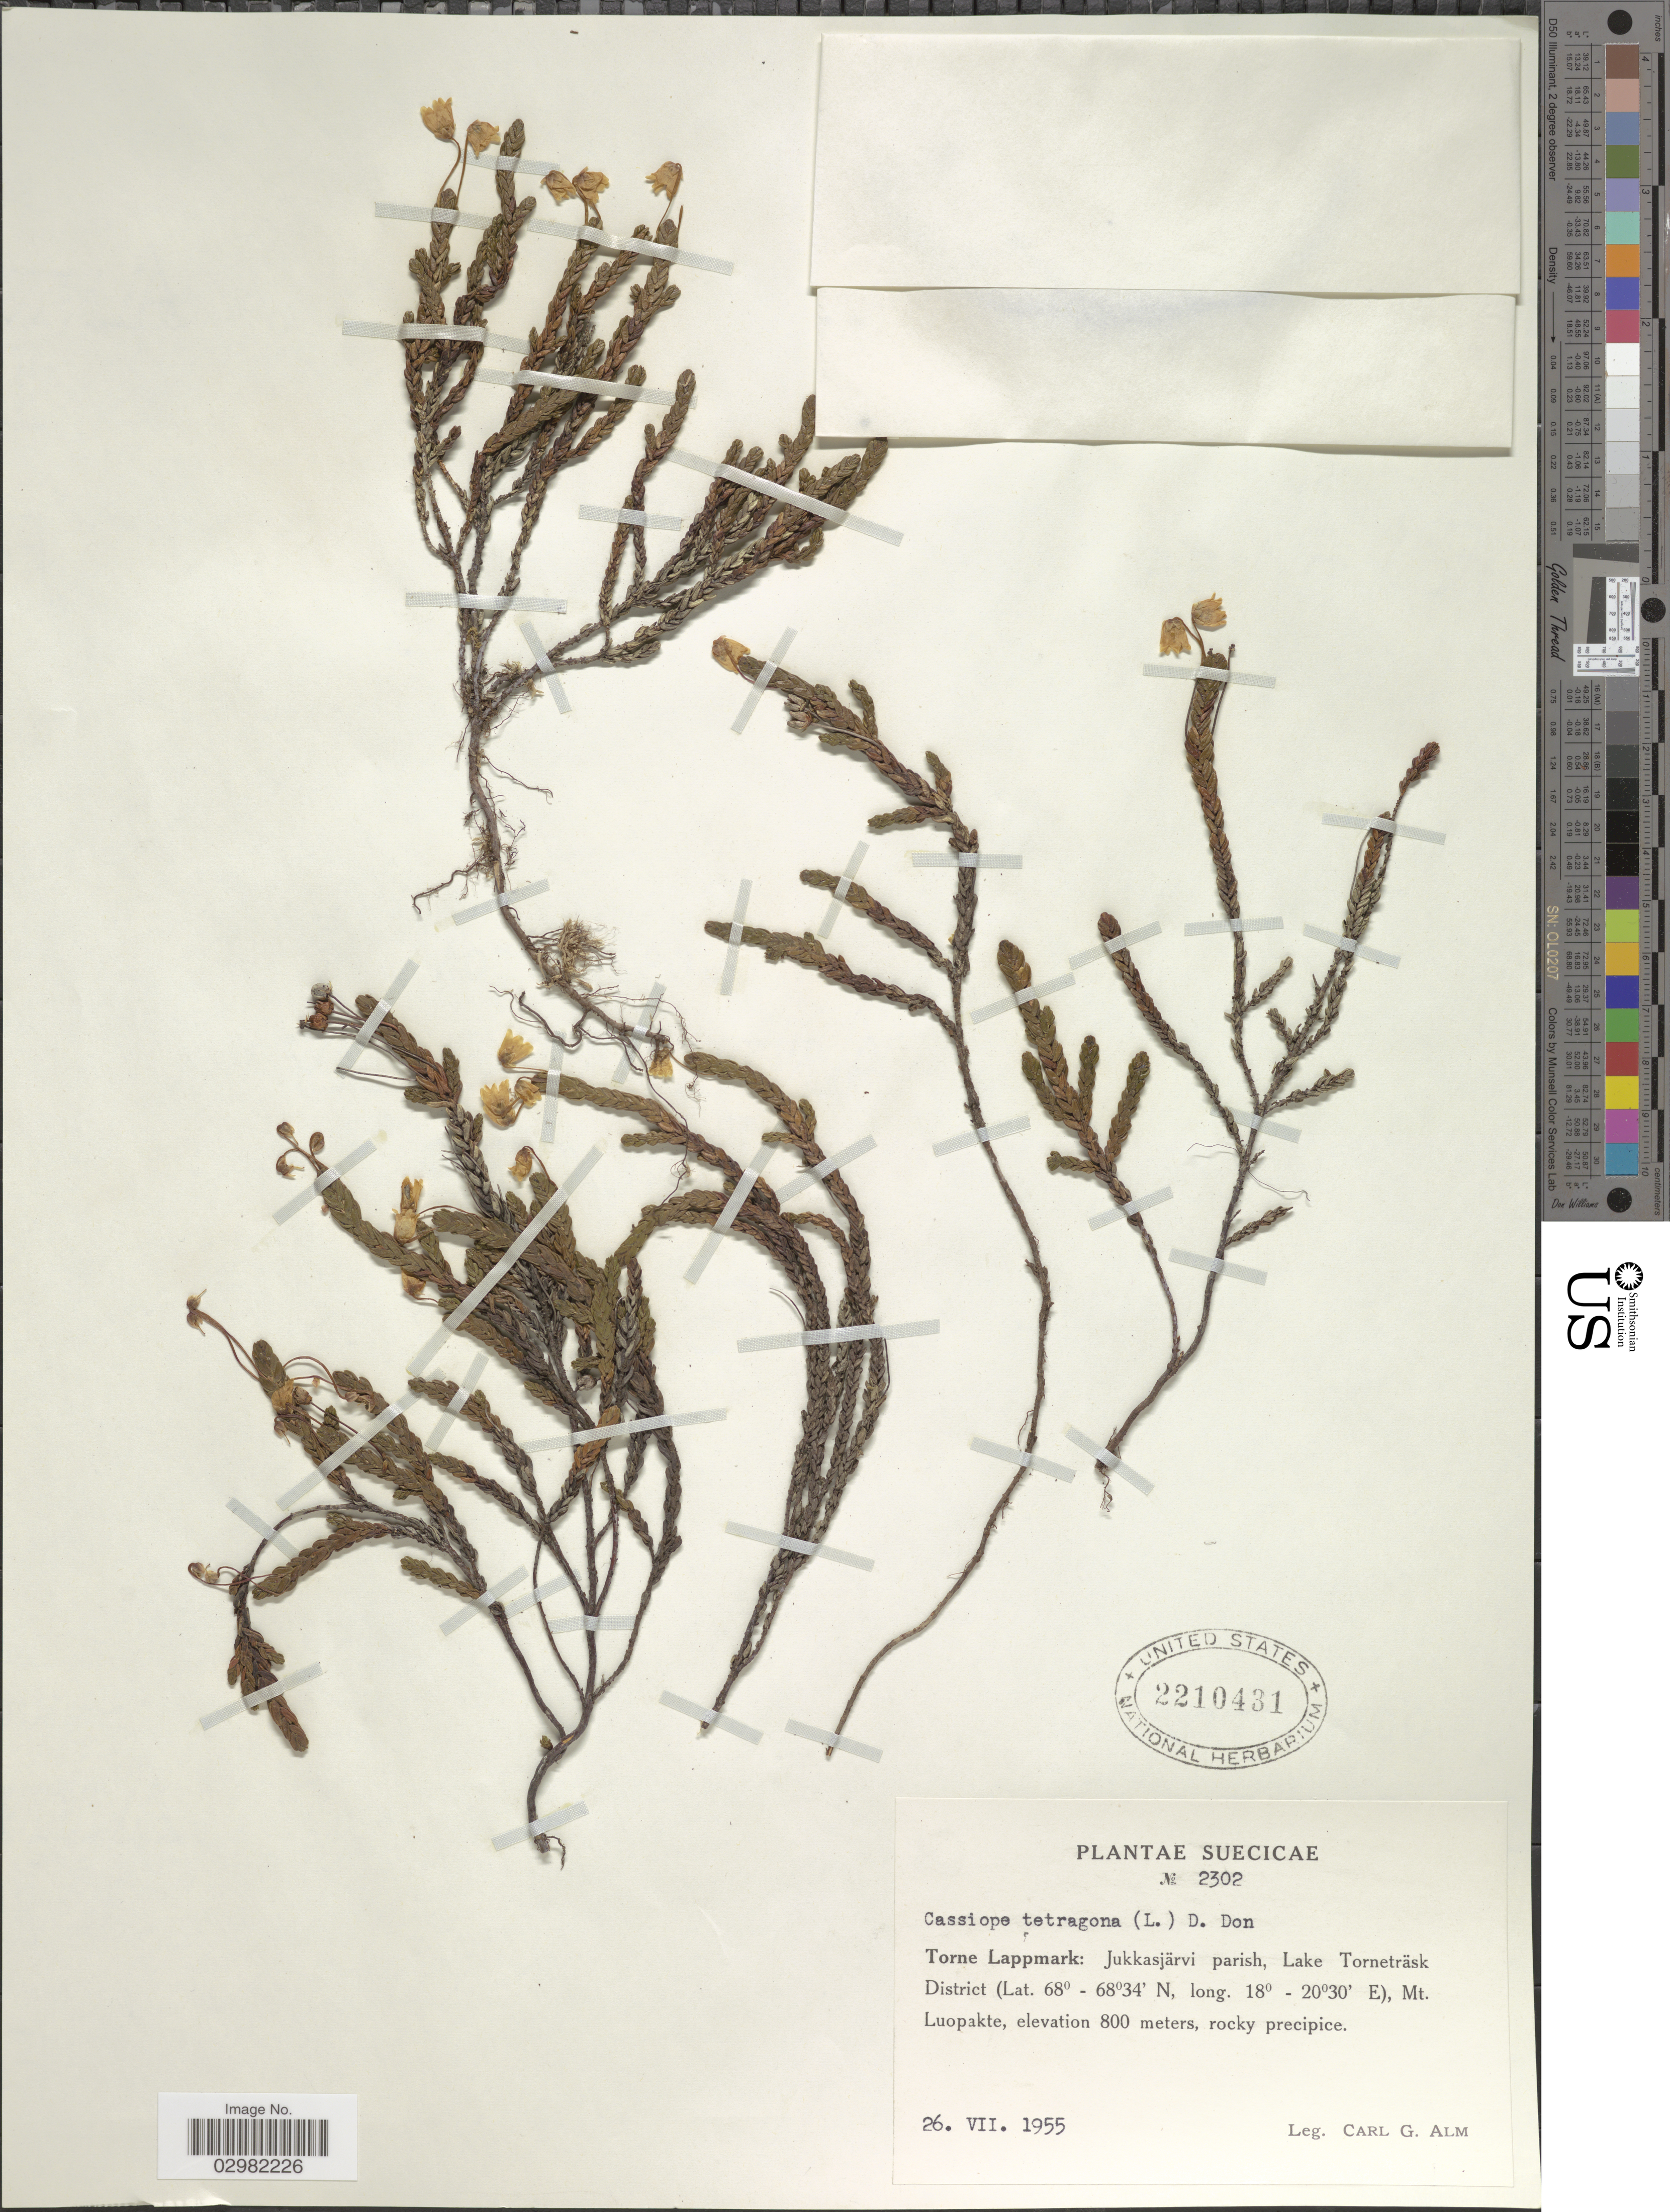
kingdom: Plantae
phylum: Tracheophyta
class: Magnoliopsida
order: Ericales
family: Ericaceae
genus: Cassiope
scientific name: Cassiope tetragona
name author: (L.) D. Don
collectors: C. G. Alm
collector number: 2302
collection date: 1955-07-26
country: Sweden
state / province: Norrbotten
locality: Suecicae. Torne Lappmark: Jukkasjärvi parish, Lake Torneträsk District, Mt. Luopakte.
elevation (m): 800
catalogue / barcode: US 2210431